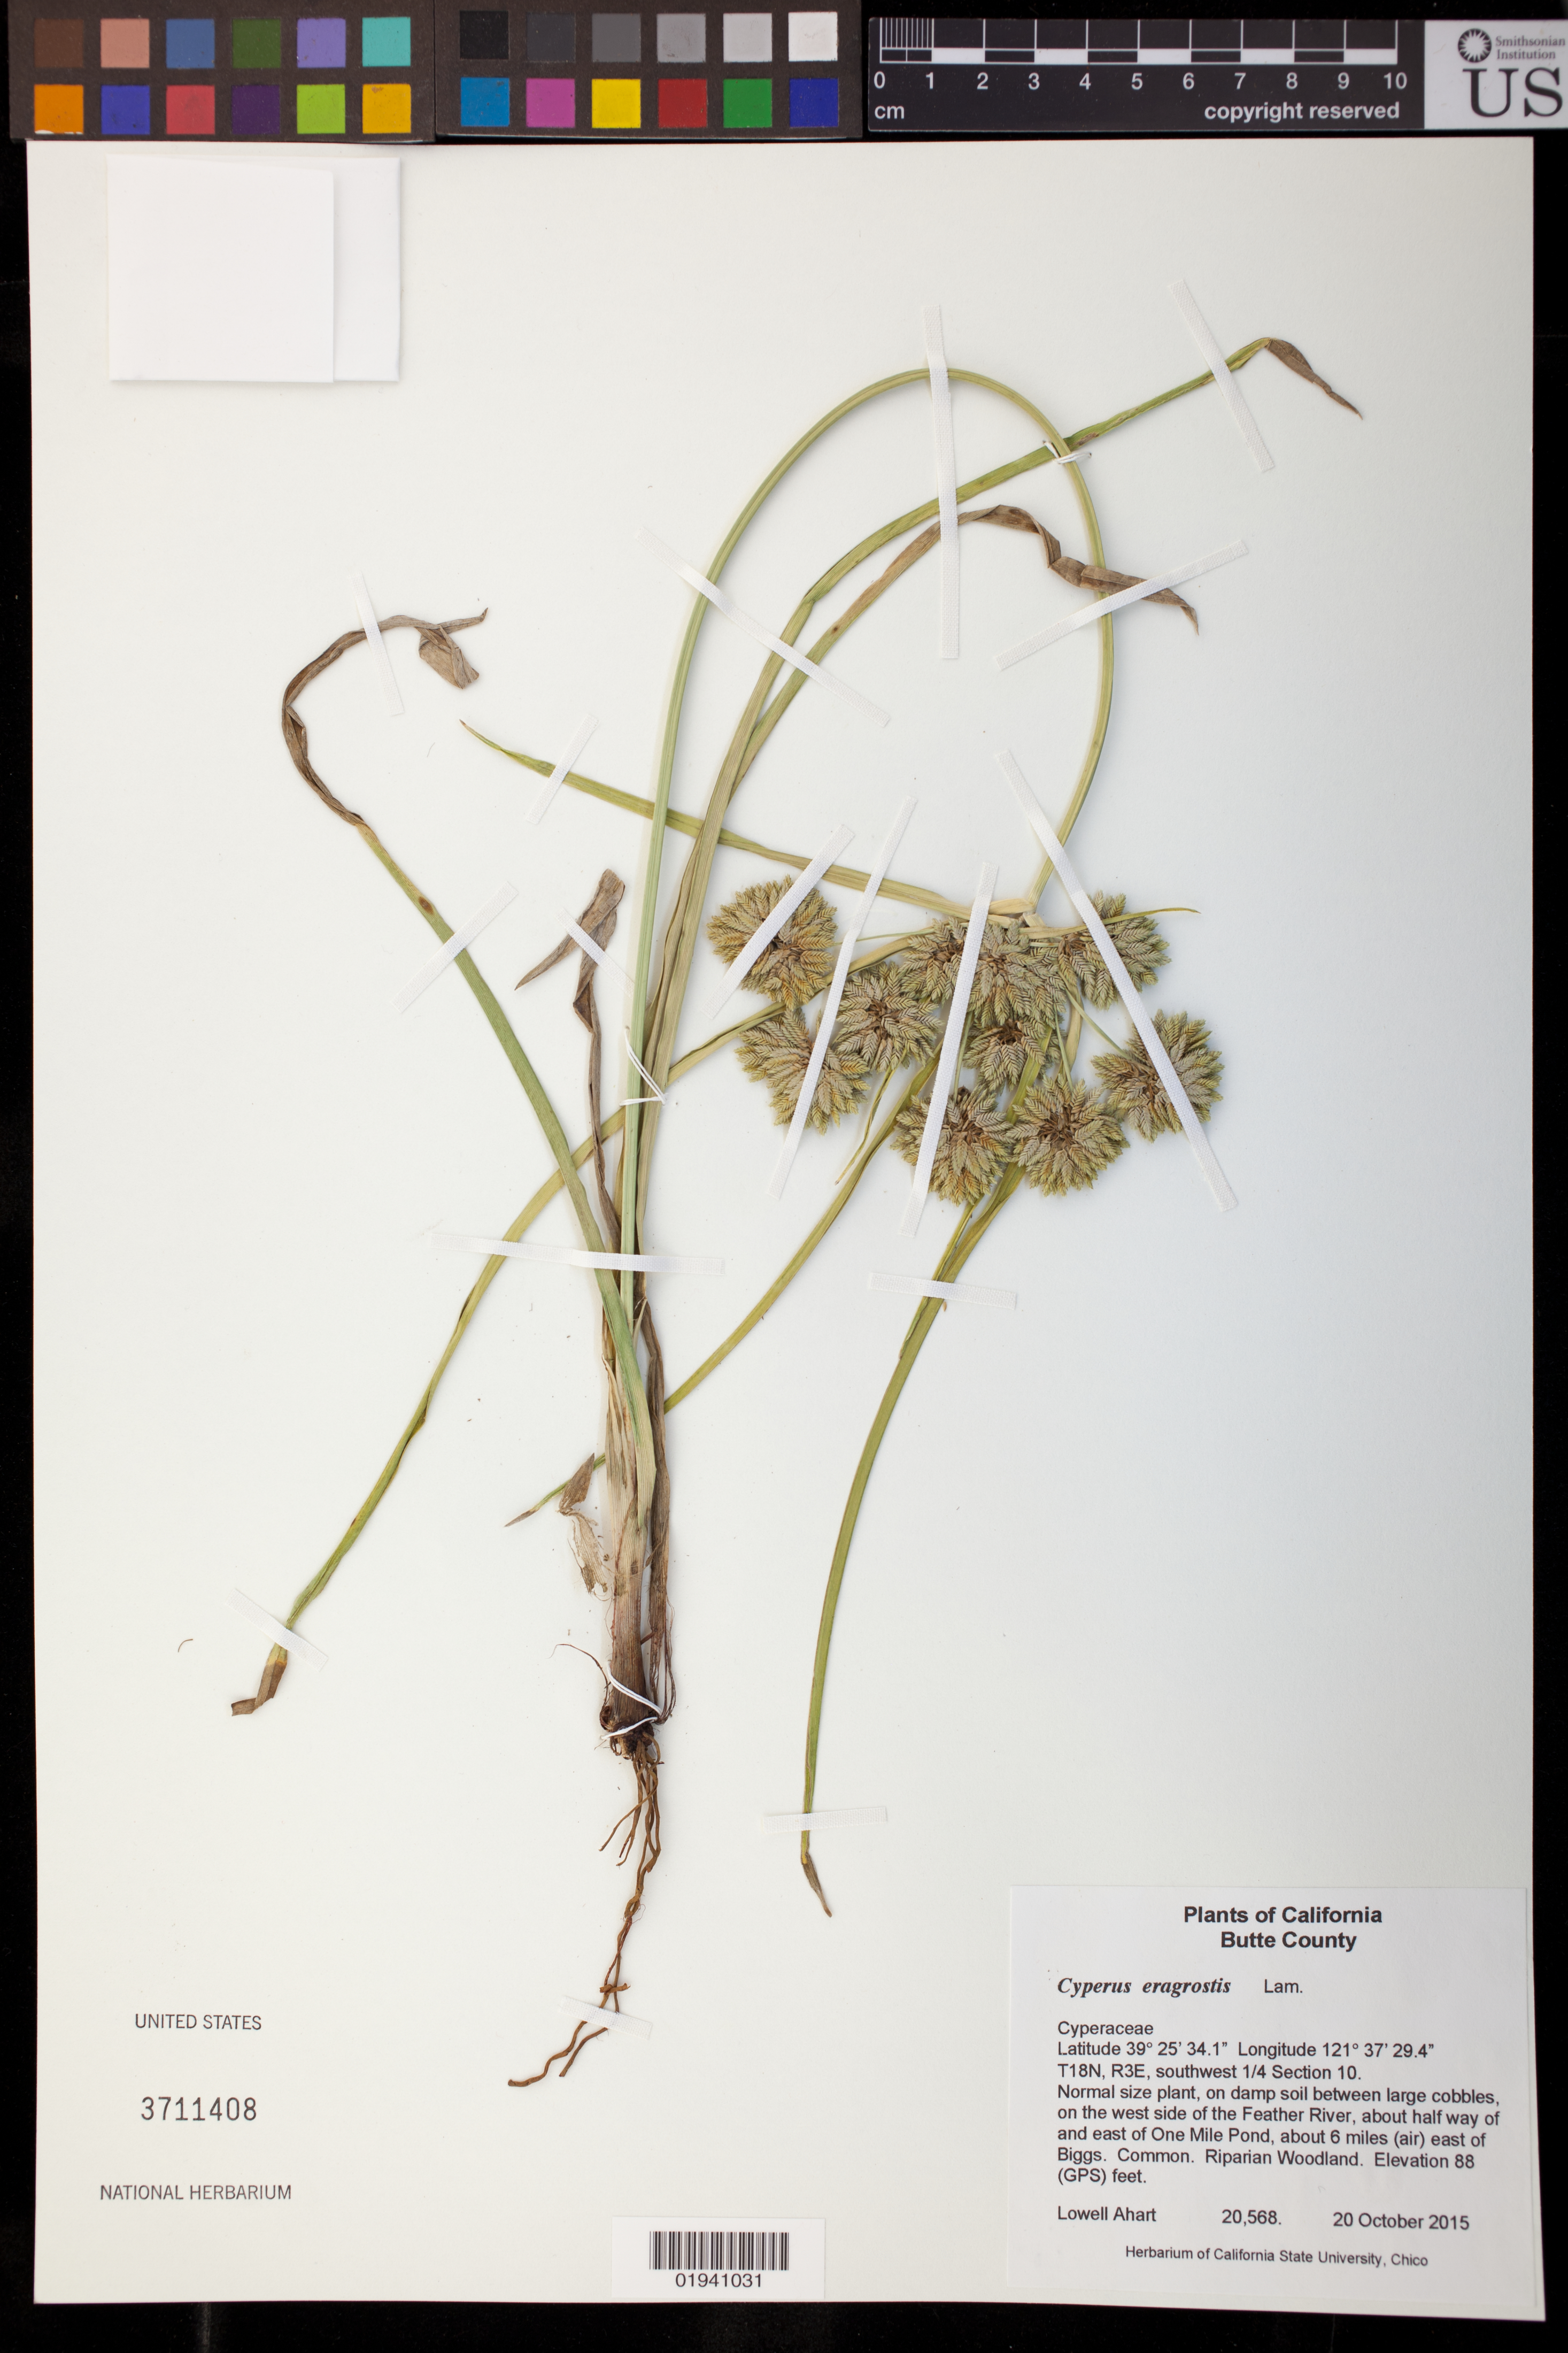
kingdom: Plantae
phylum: Tracheophyta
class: Liliopsida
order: Poales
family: Cyperaceae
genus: Cyperus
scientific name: Cyperus eragrostis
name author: Lam.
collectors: L. Ahart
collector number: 20568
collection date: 2015-10-20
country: United States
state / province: California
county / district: Butte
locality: On the west side of the Feather River, about half way of and east of One Mile Pond, about 6 miles (air) east of Biggs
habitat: on damp soil between large cobbles, riparian woodland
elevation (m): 27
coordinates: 39 41 15.5, 121 11 48.7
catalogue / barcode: US 3711408